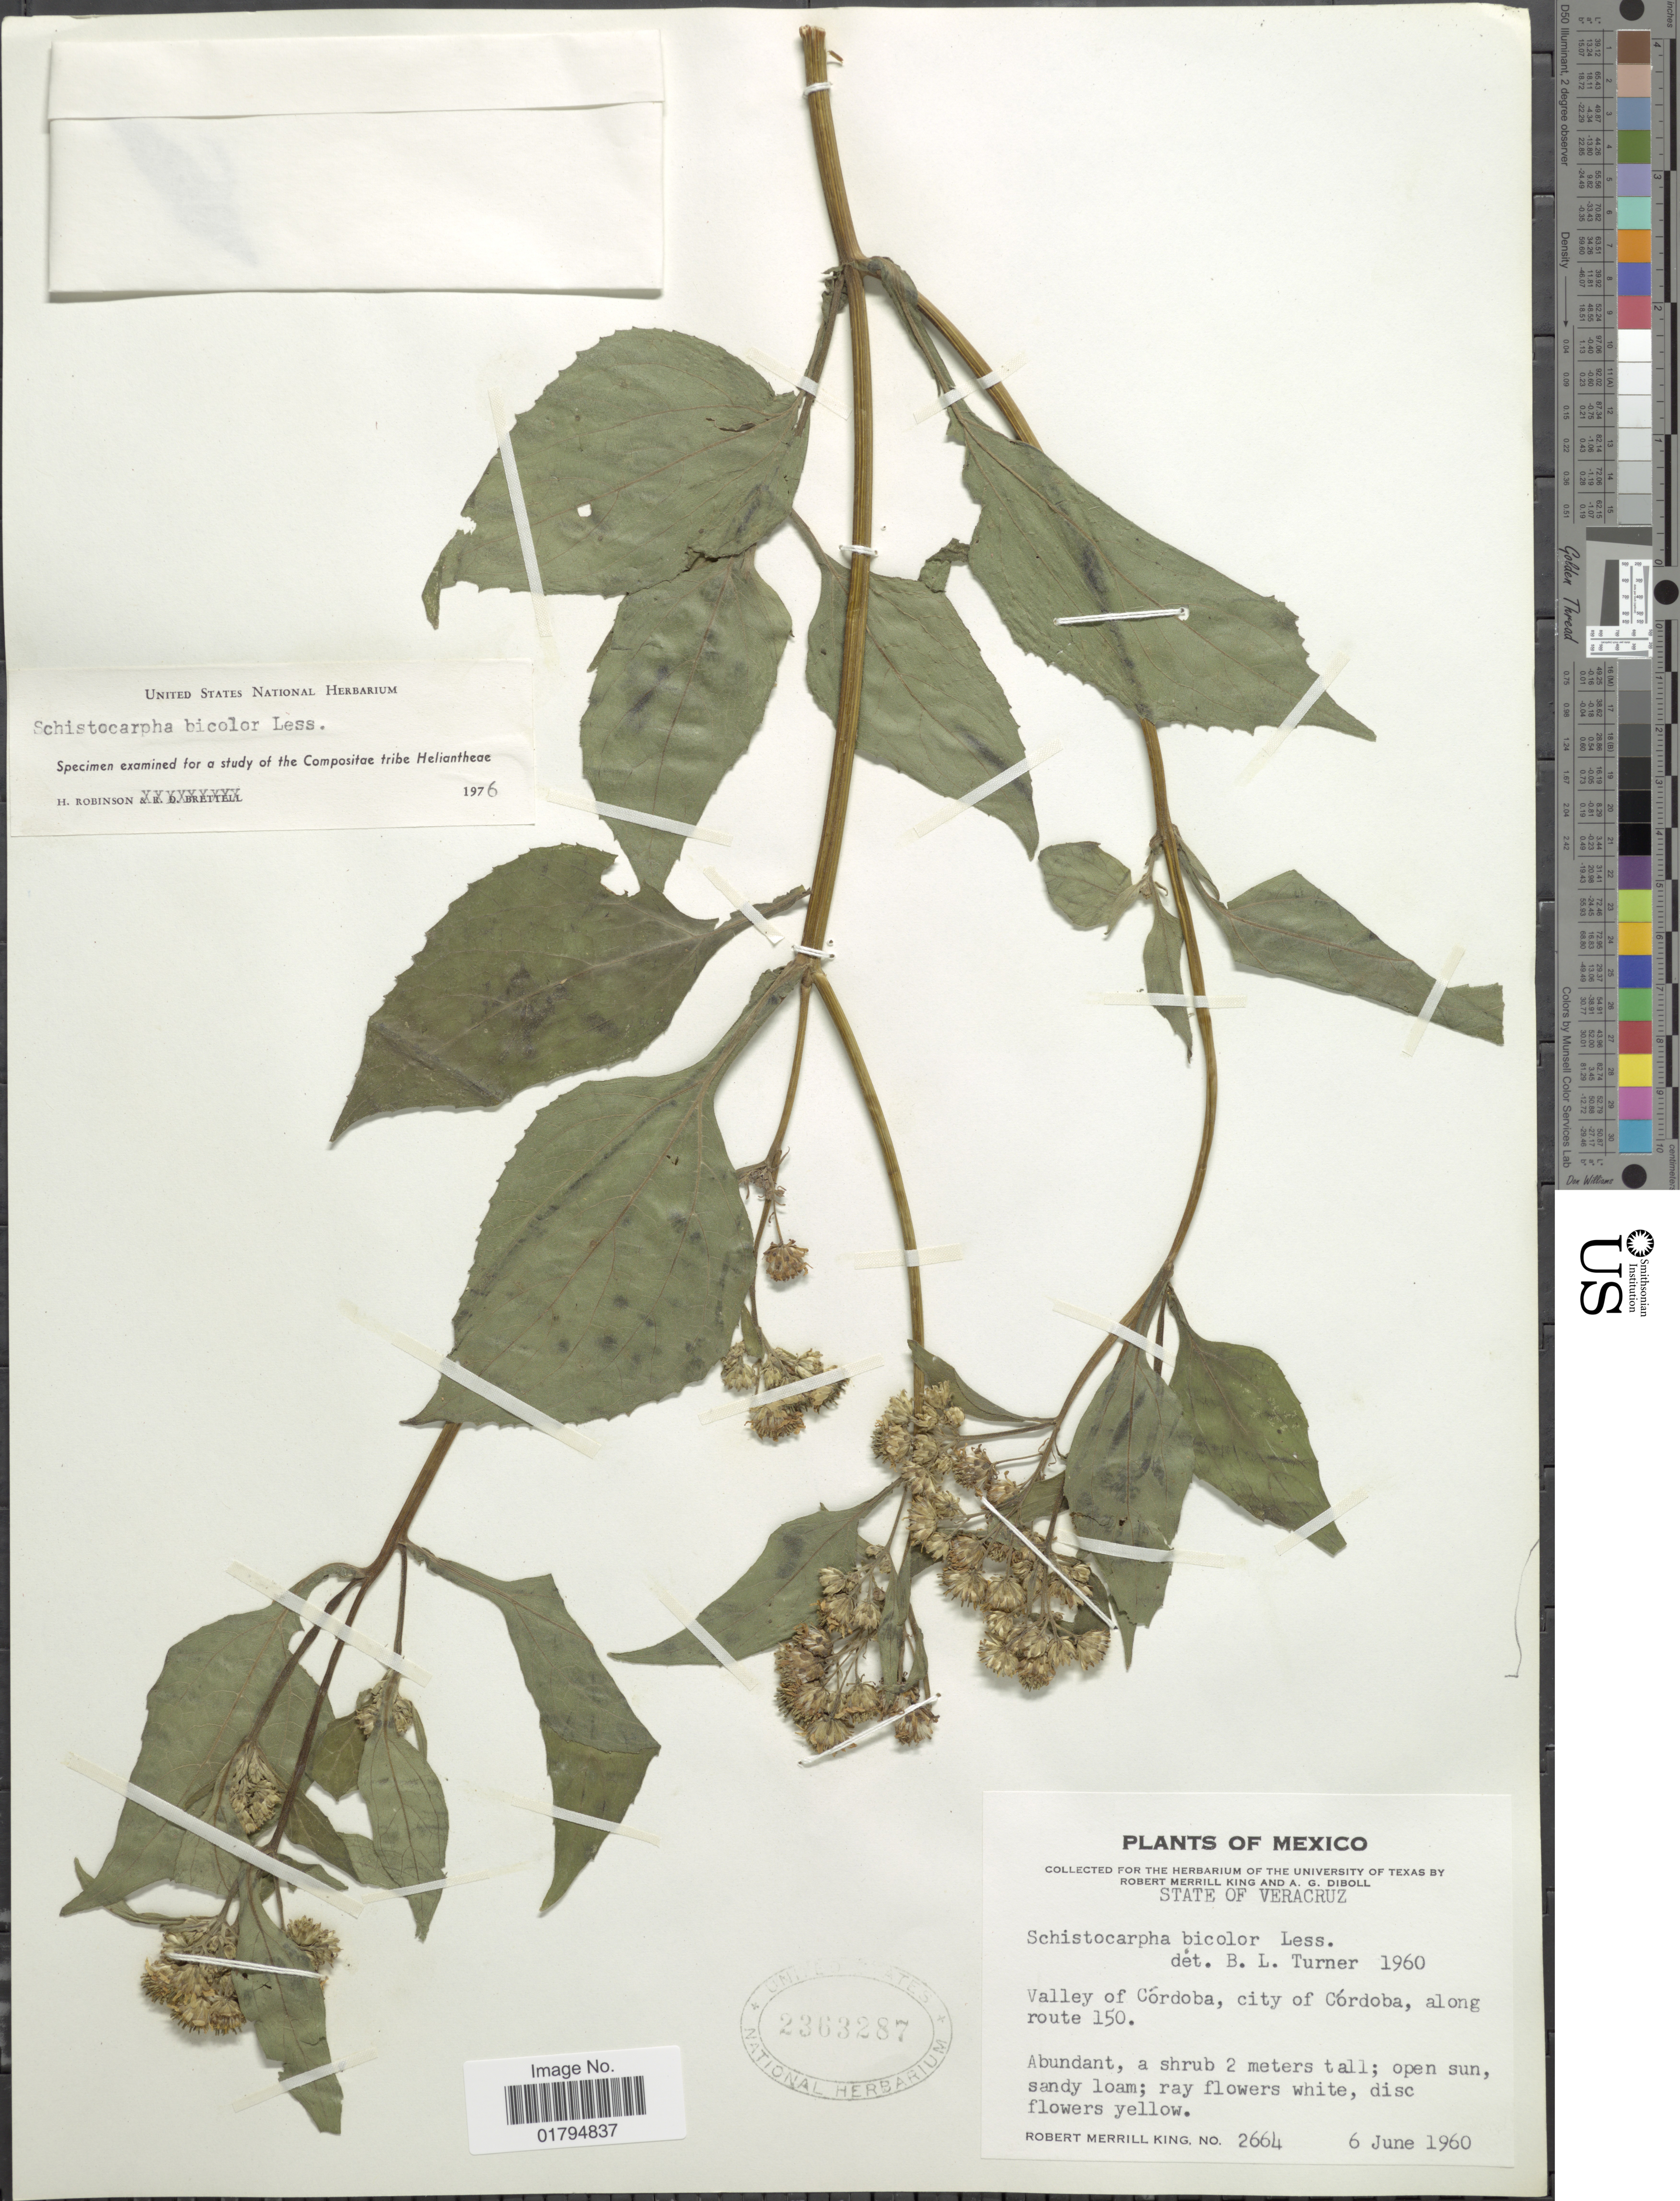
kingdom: Plantae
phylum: Tracheophyta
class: Magnoliopsida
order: Asterales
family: Asteraceae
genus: Schistocarpha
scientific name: Schistocarpha bicolor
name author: Less.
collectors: R. M. King & A. Diboll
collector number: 2664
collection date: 1960-06-06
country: Mexico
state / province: Veracruz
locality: Valey of Cordoba, city of Cordoba, along route 150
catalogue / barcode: US 2363287